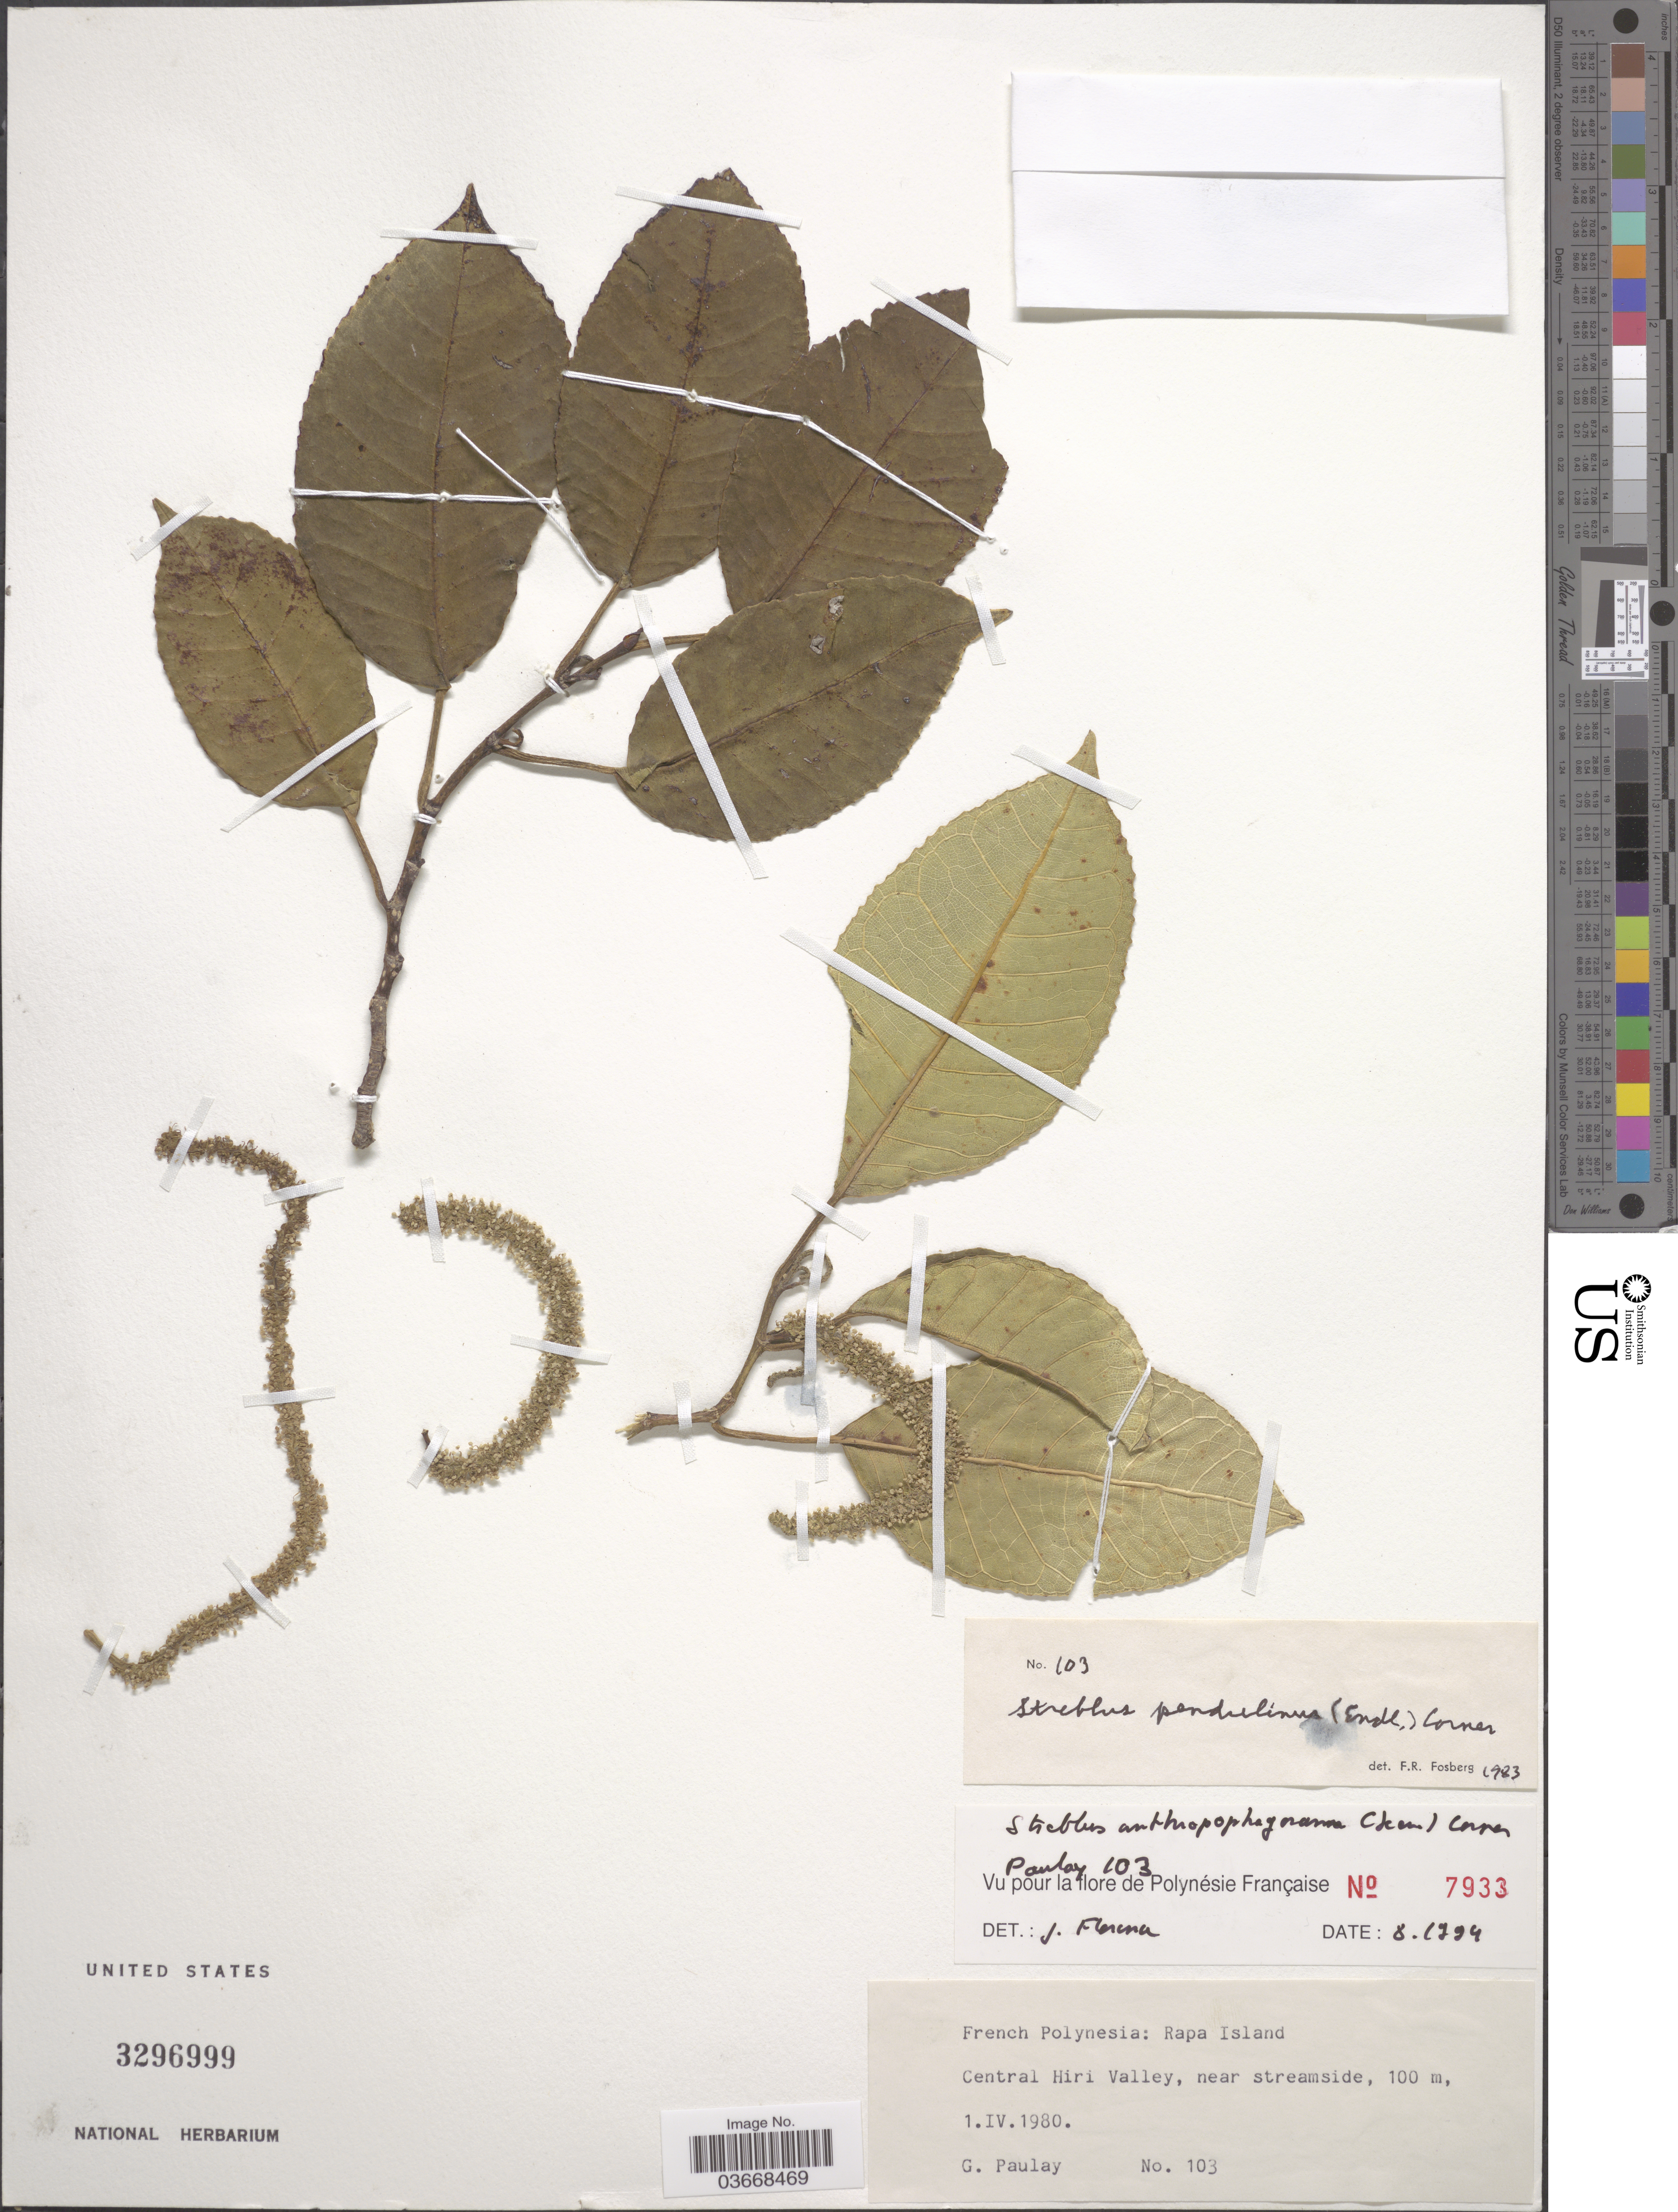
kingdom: Plantae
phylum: Tracheophyta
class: Magnoliopsida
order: Rosales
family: Moraceae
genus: Paratrophis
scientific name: Paratrophis anthropophagorum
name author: (Seem.) Benth. & Hook. f. ex Drake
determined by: Wagner, W. L., (BOT), Smithsonian Institution - National Museum of Natural History (UNITED STATES)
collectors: G. Paulay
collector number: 103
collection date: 1980-04-01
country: French Polynesia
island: Rapa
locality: Rapa Island. Central Hiri Valley, near streamside.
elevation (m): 100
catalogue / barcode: US 3296999